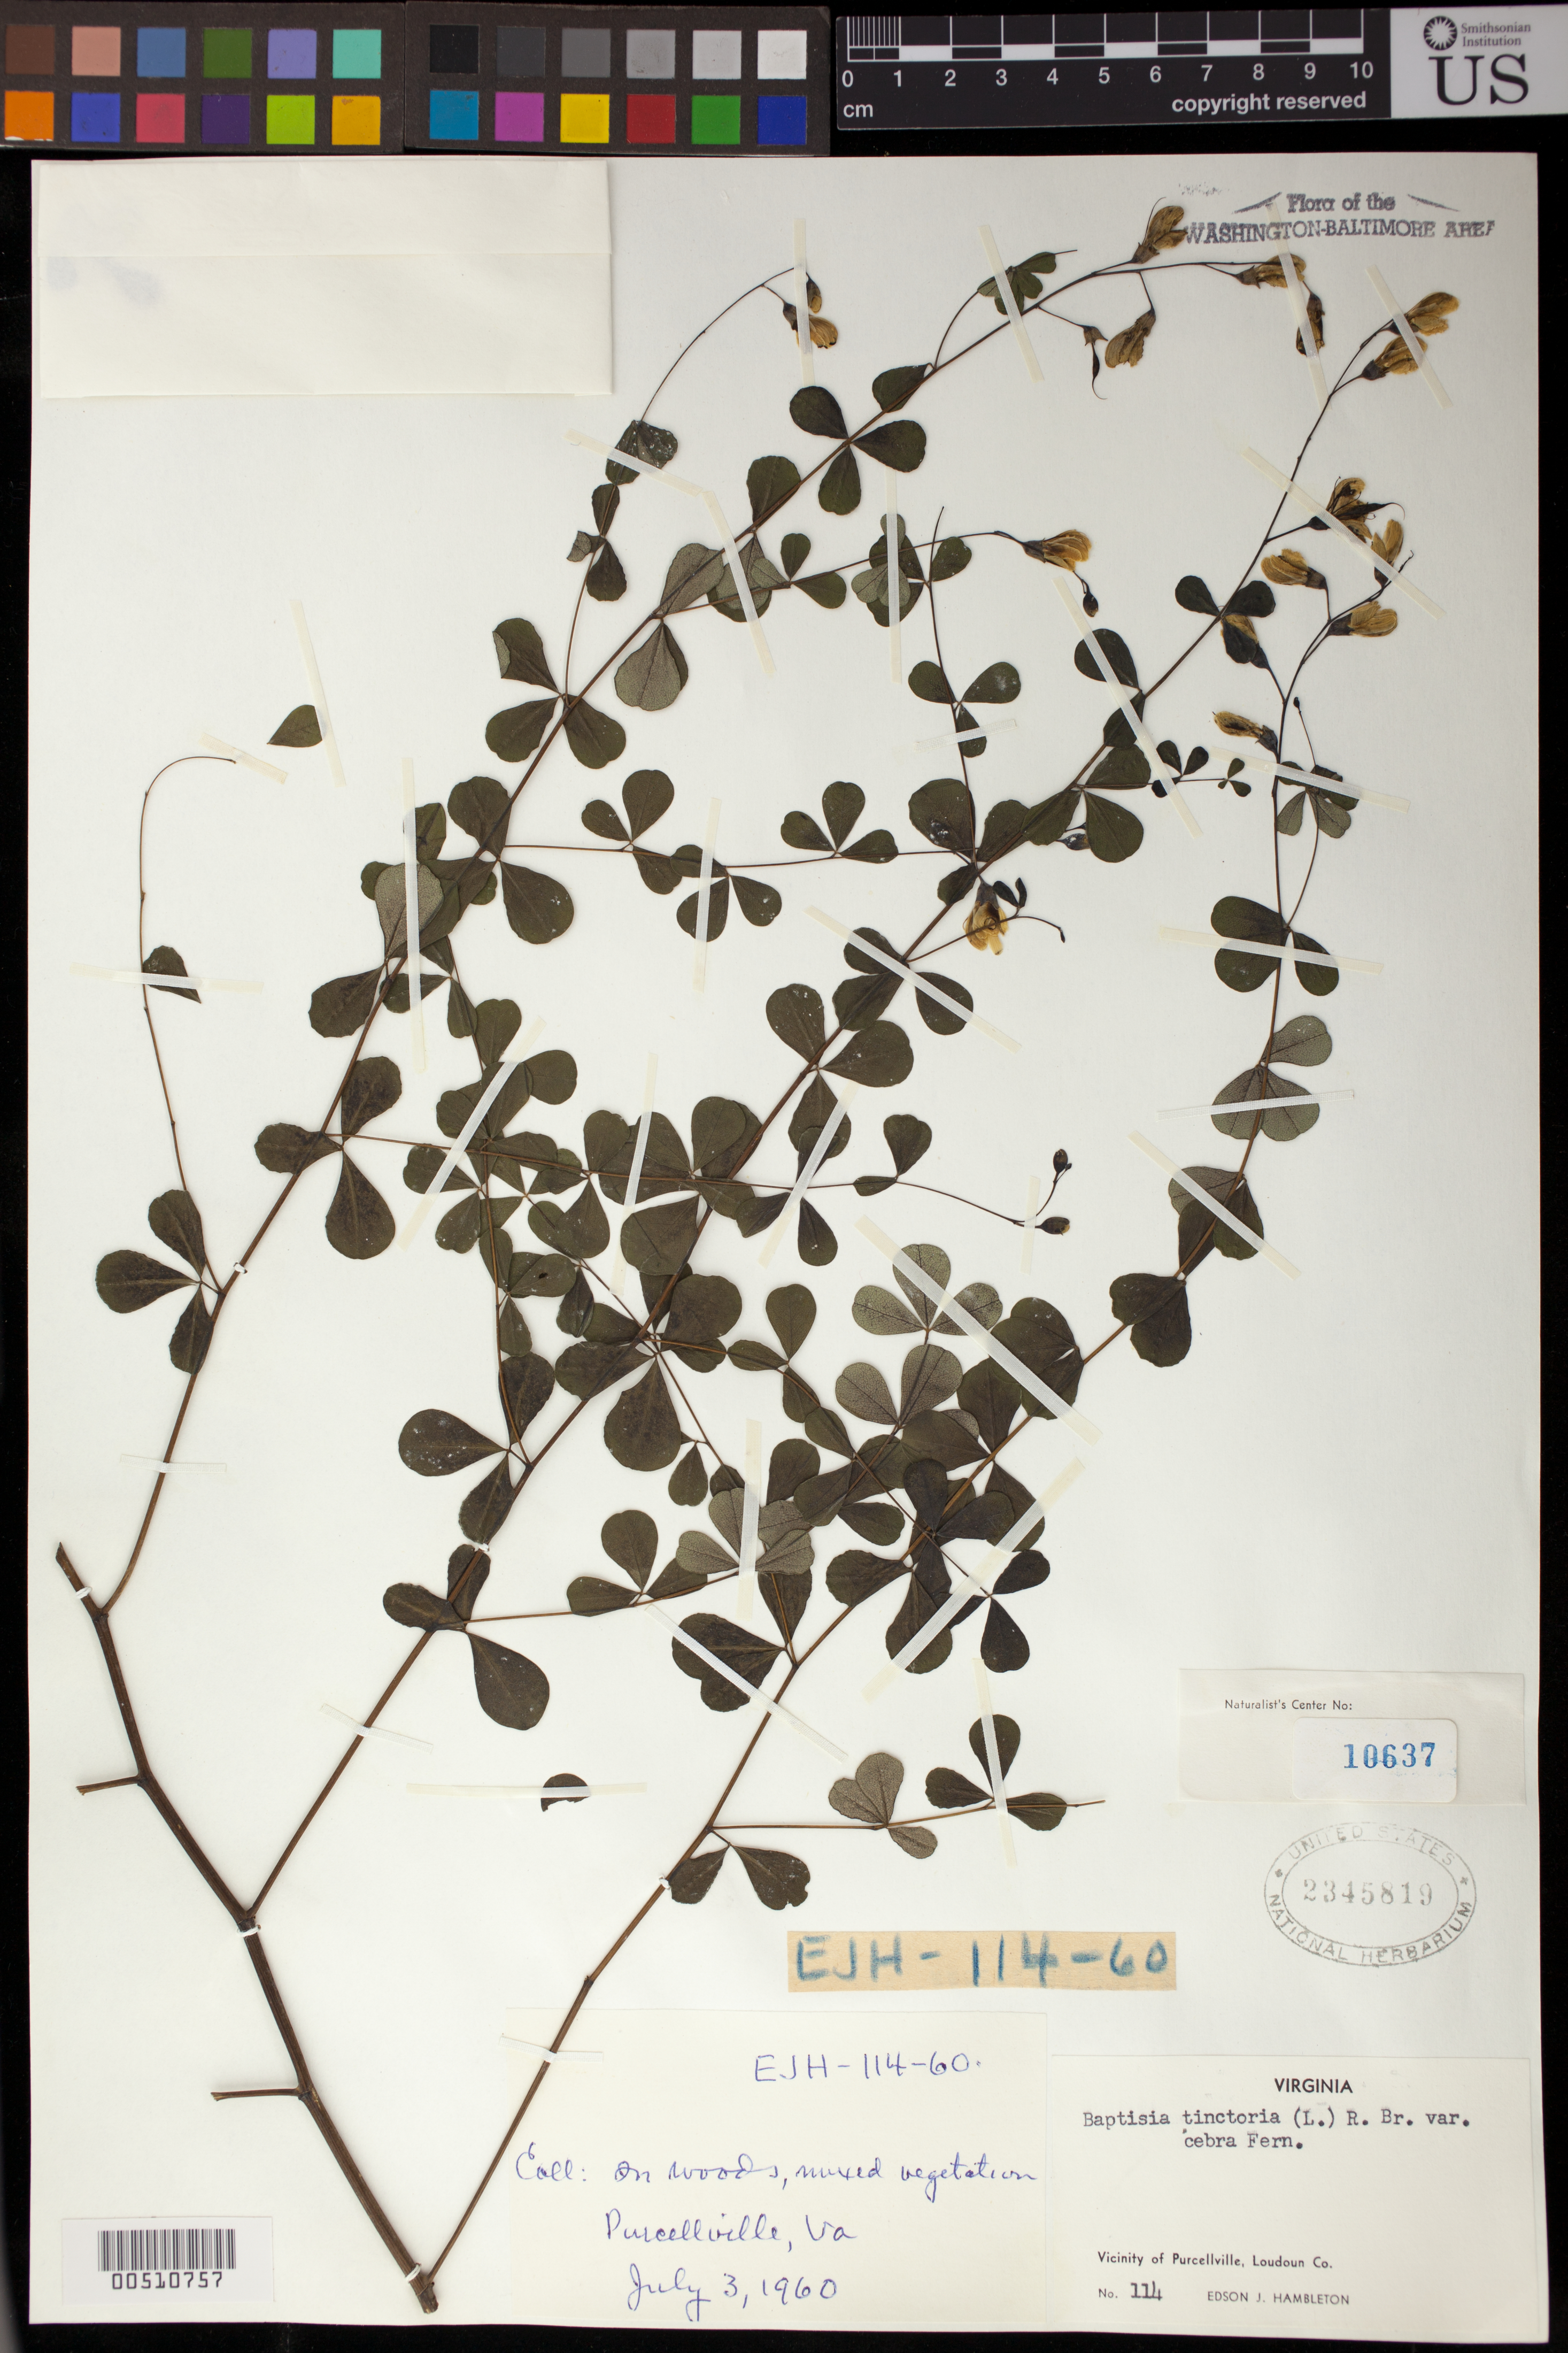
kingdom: Plantae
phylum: Tracheophyta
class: Magnoliopsida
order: Fabales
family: Fabaceae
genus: Baptisia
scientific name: Baptisia tinctoria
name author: (L.) R. Br.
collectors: E. Hambleton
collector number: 114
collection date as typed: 03 Jul 1960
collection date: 1960-07-03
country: United States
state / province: Virginia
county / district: Loudoun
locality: Purcellville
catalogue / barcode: US 2345819